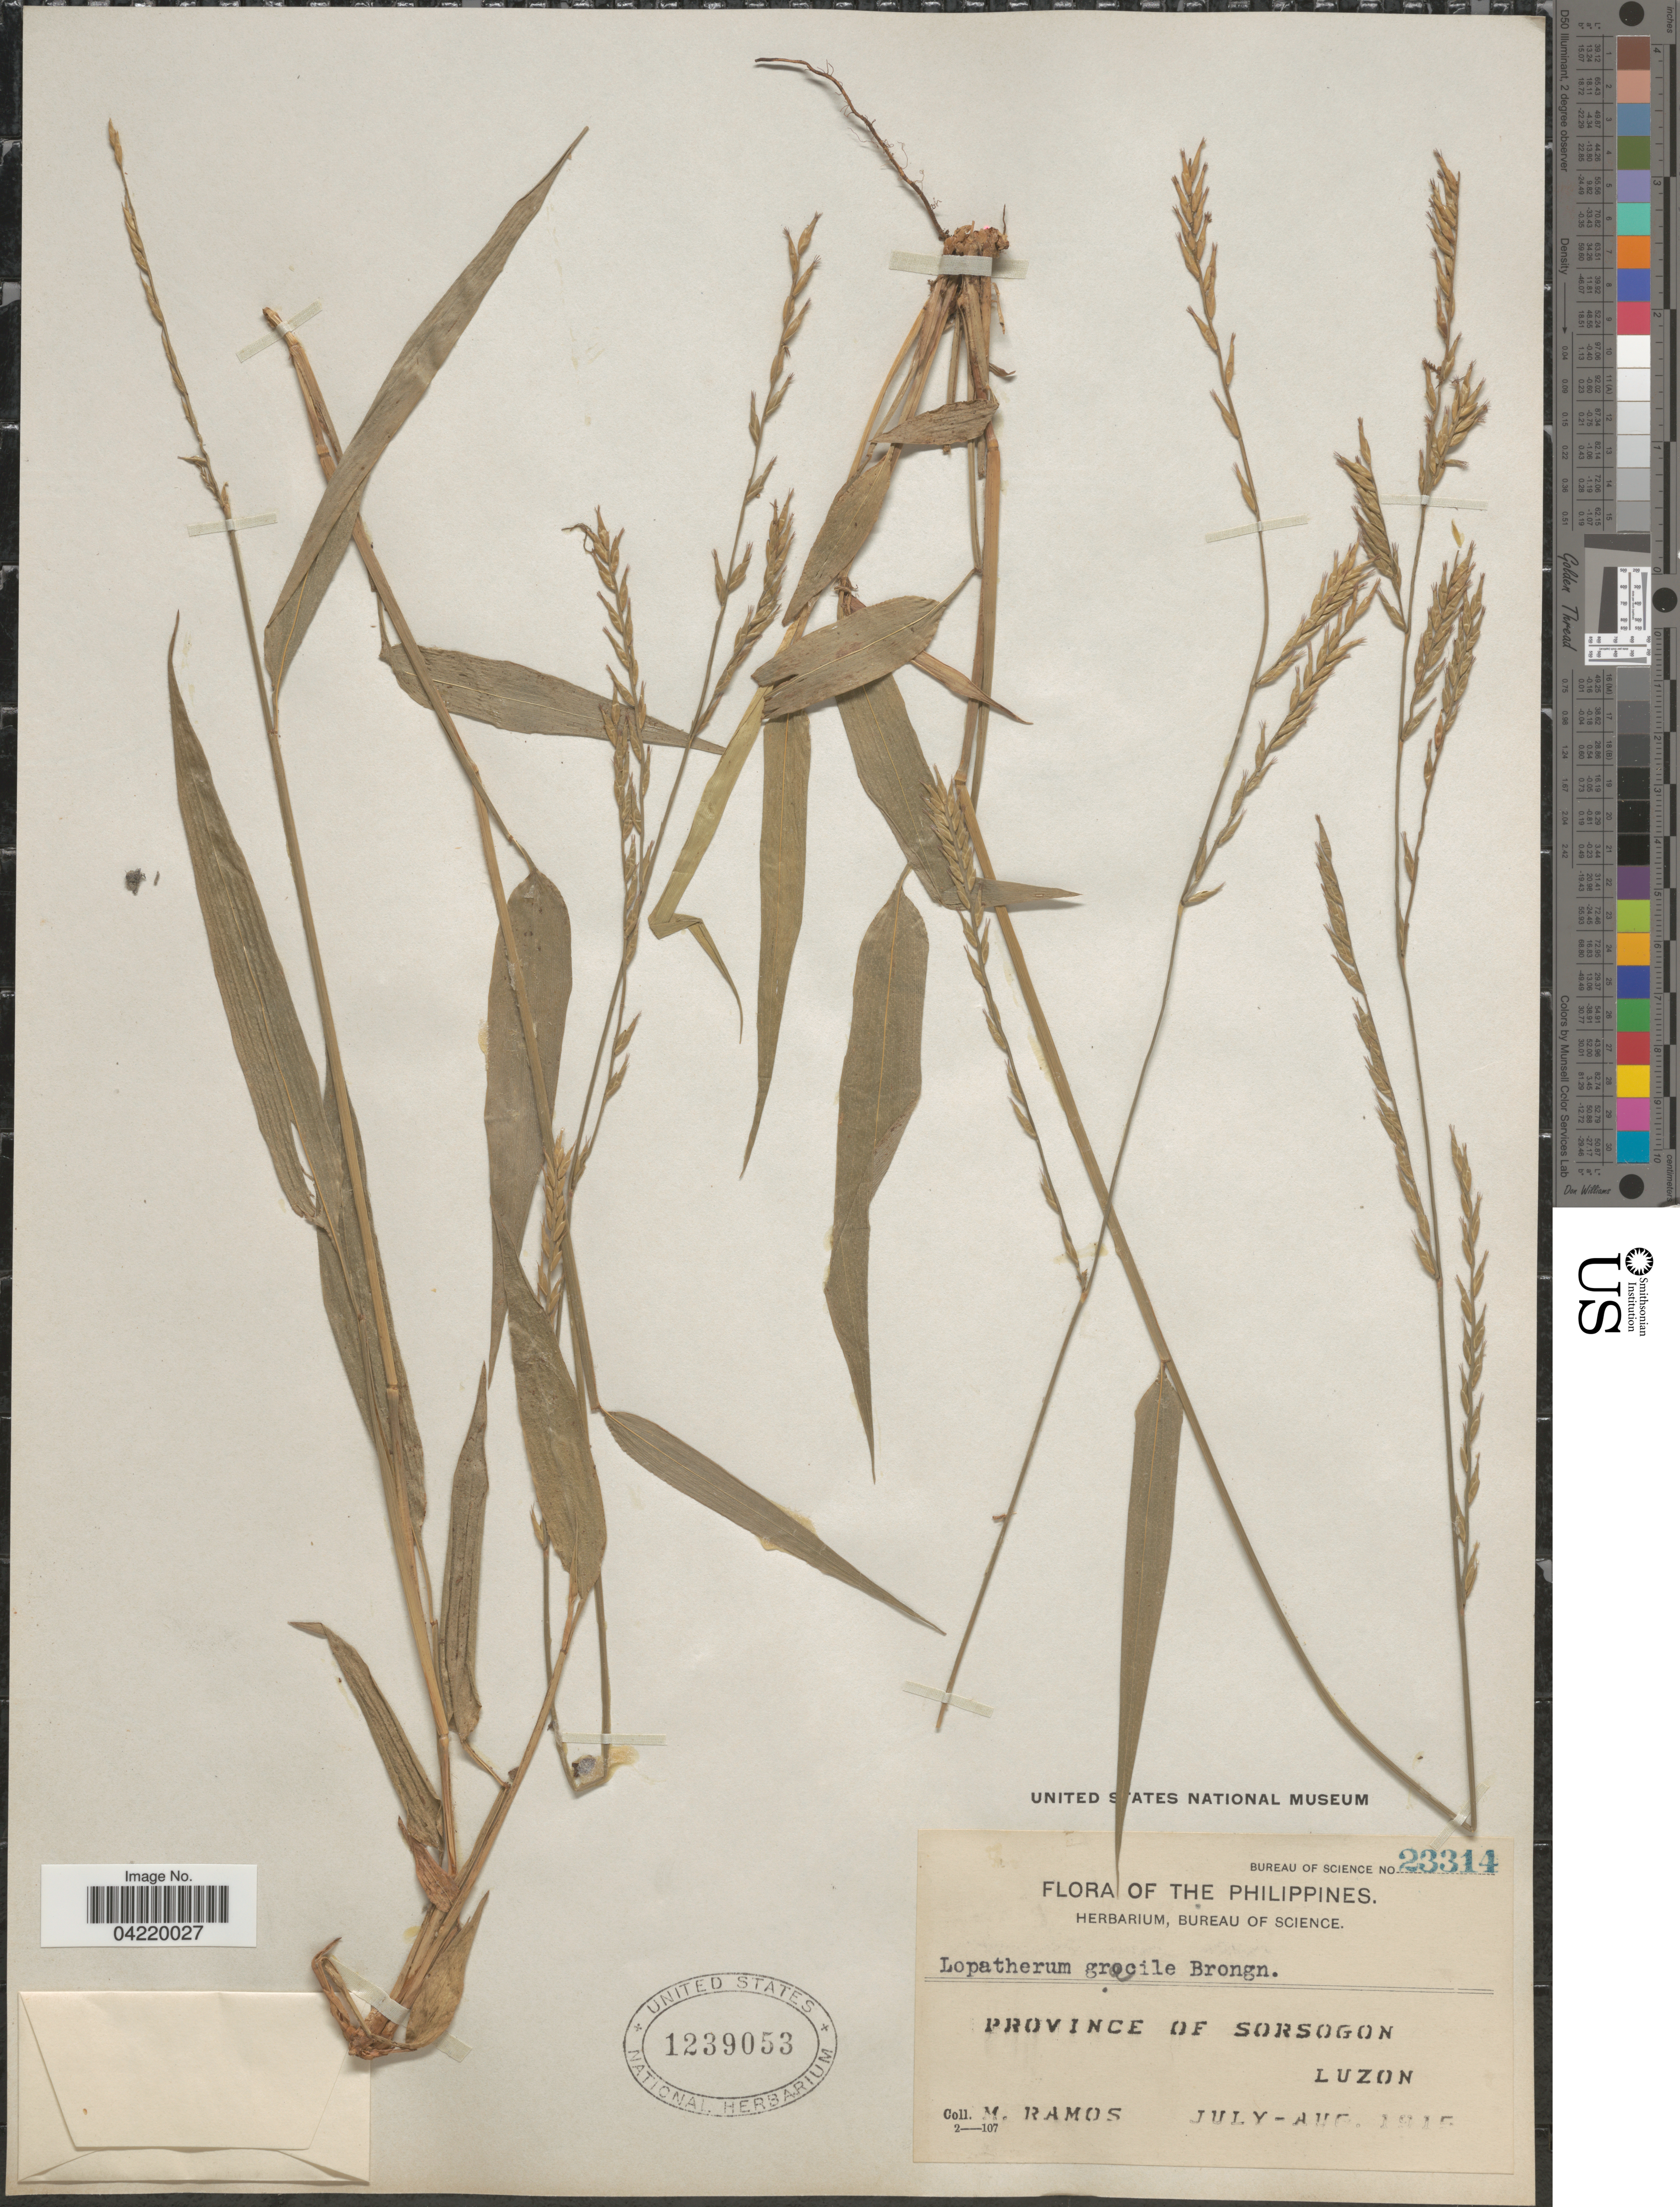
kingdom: Plantae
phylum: Tracheophyta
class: Liliopsida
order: Poales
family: Poaceae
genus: Lophatherum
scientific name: Lophatherum gracile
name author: Brongn.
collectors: M. Ramos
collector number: Bureau of Science 23314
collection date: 1915-07/1915-08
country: Philippines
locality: Province of Sorsogon, Luzon.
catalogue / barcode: US 1239053